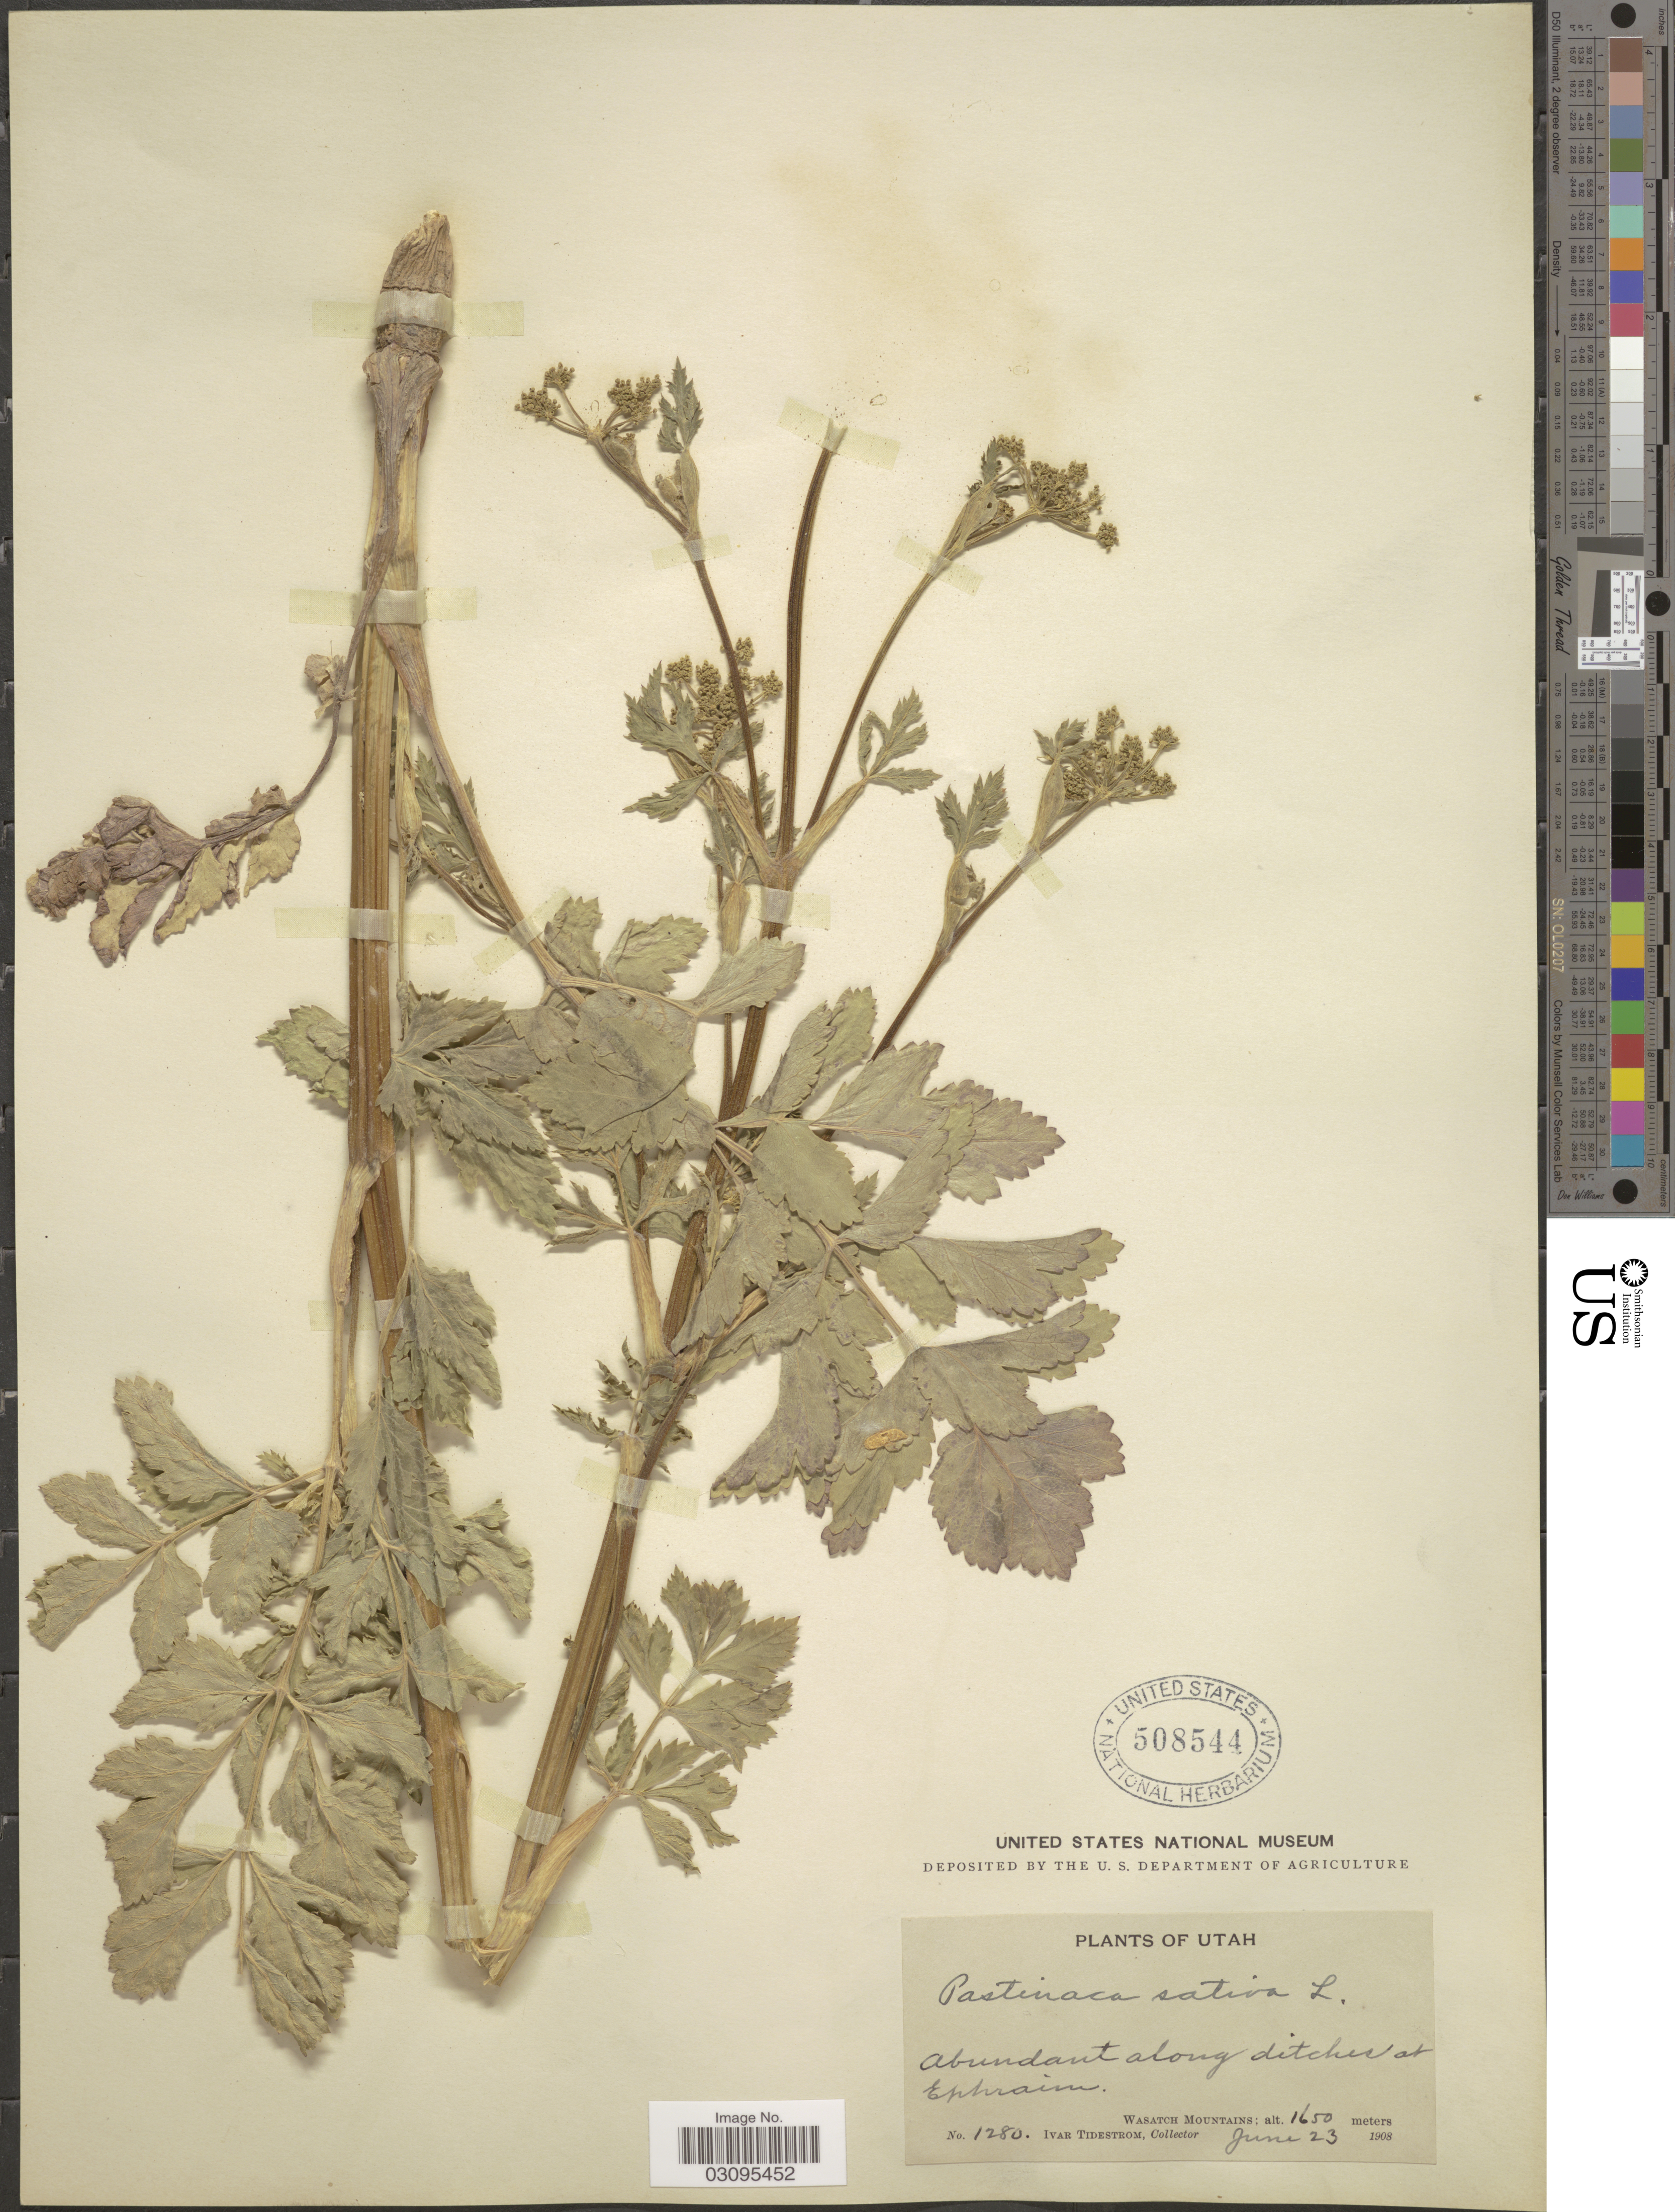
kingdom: Plantae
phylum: Tracheophyta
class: Magnoliopsida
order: Apiales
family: Apiaceae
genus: Pastinaca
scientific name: Pastinaca sativa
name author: L.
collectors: I. F. Tidestrom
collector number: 1280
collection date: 1908-06-23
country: United States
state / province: Utah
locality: Abundant along ditches at Ephraim, Wasatch Mountains.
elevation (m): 1650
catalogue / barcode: US 508544